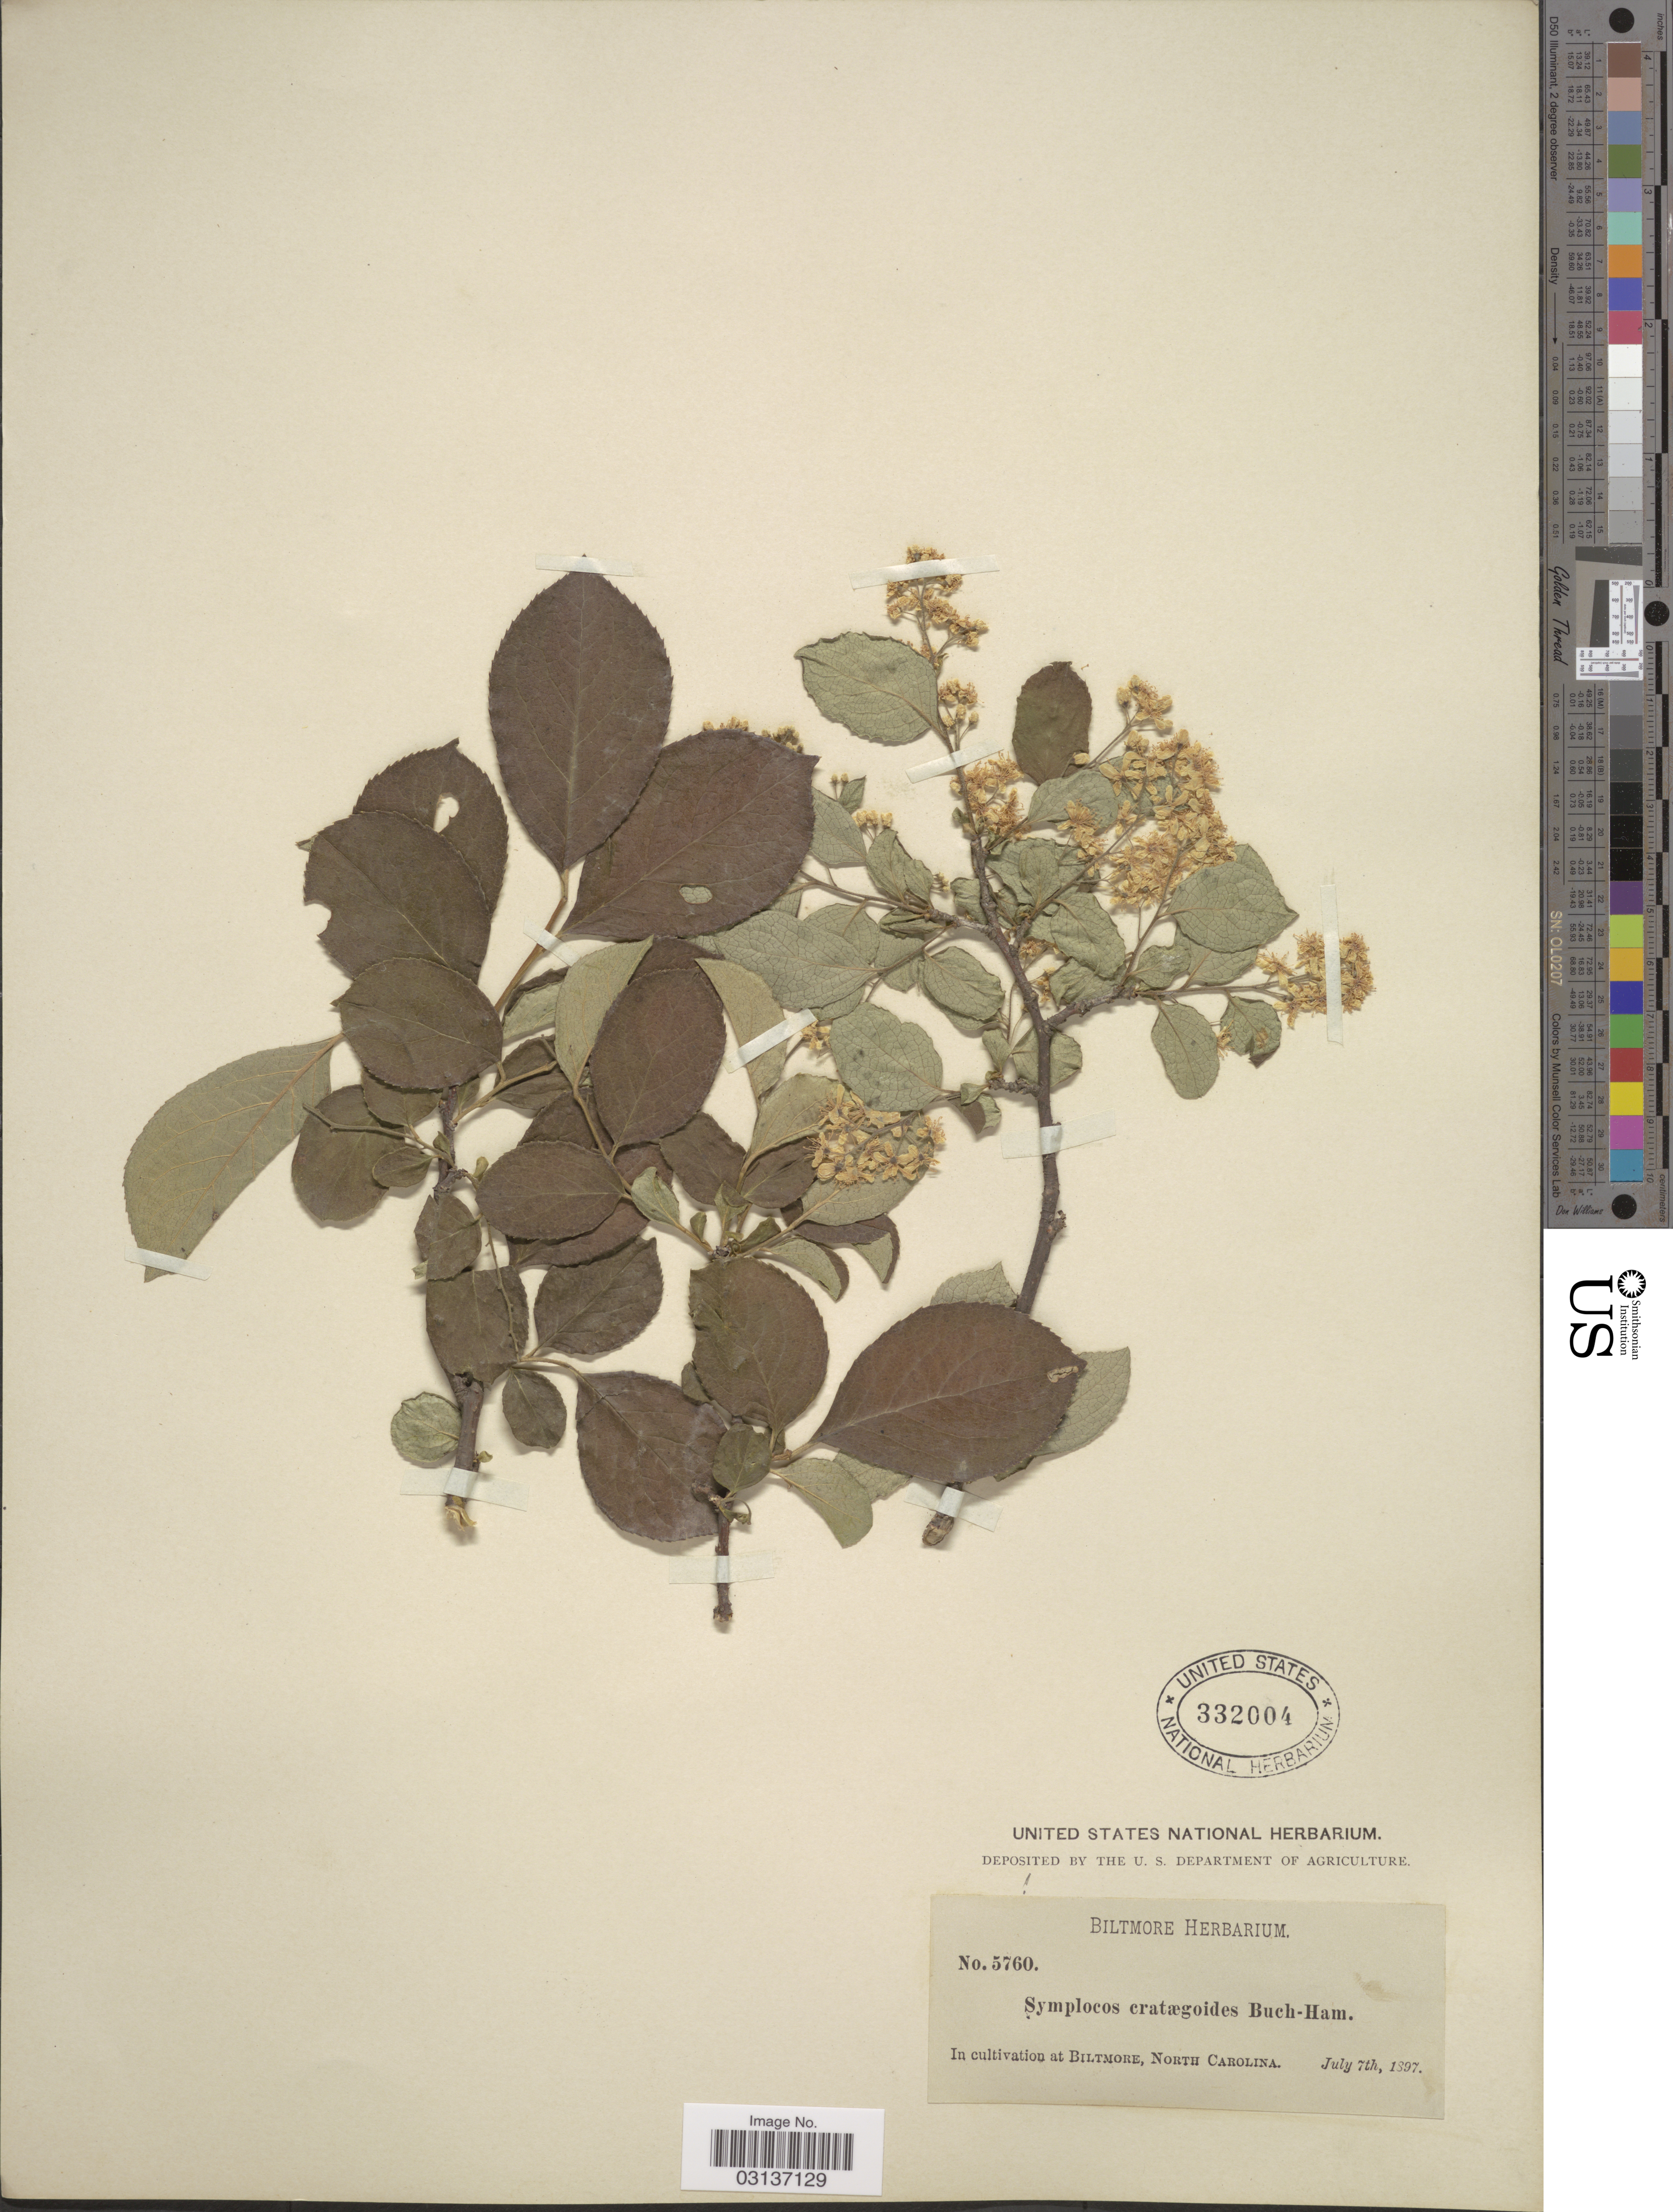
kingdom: Plantae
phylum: Tracheophyta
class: Magnoliopsida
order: Ericales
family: Symplocaceae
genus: Symplocos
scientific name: Symplocos paniculata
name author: Miq.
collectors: ex herb. Biltmore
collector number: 5760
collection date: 1897-07-07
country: United States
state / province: North Carolina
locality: Biltmore.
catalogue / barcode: US 332004